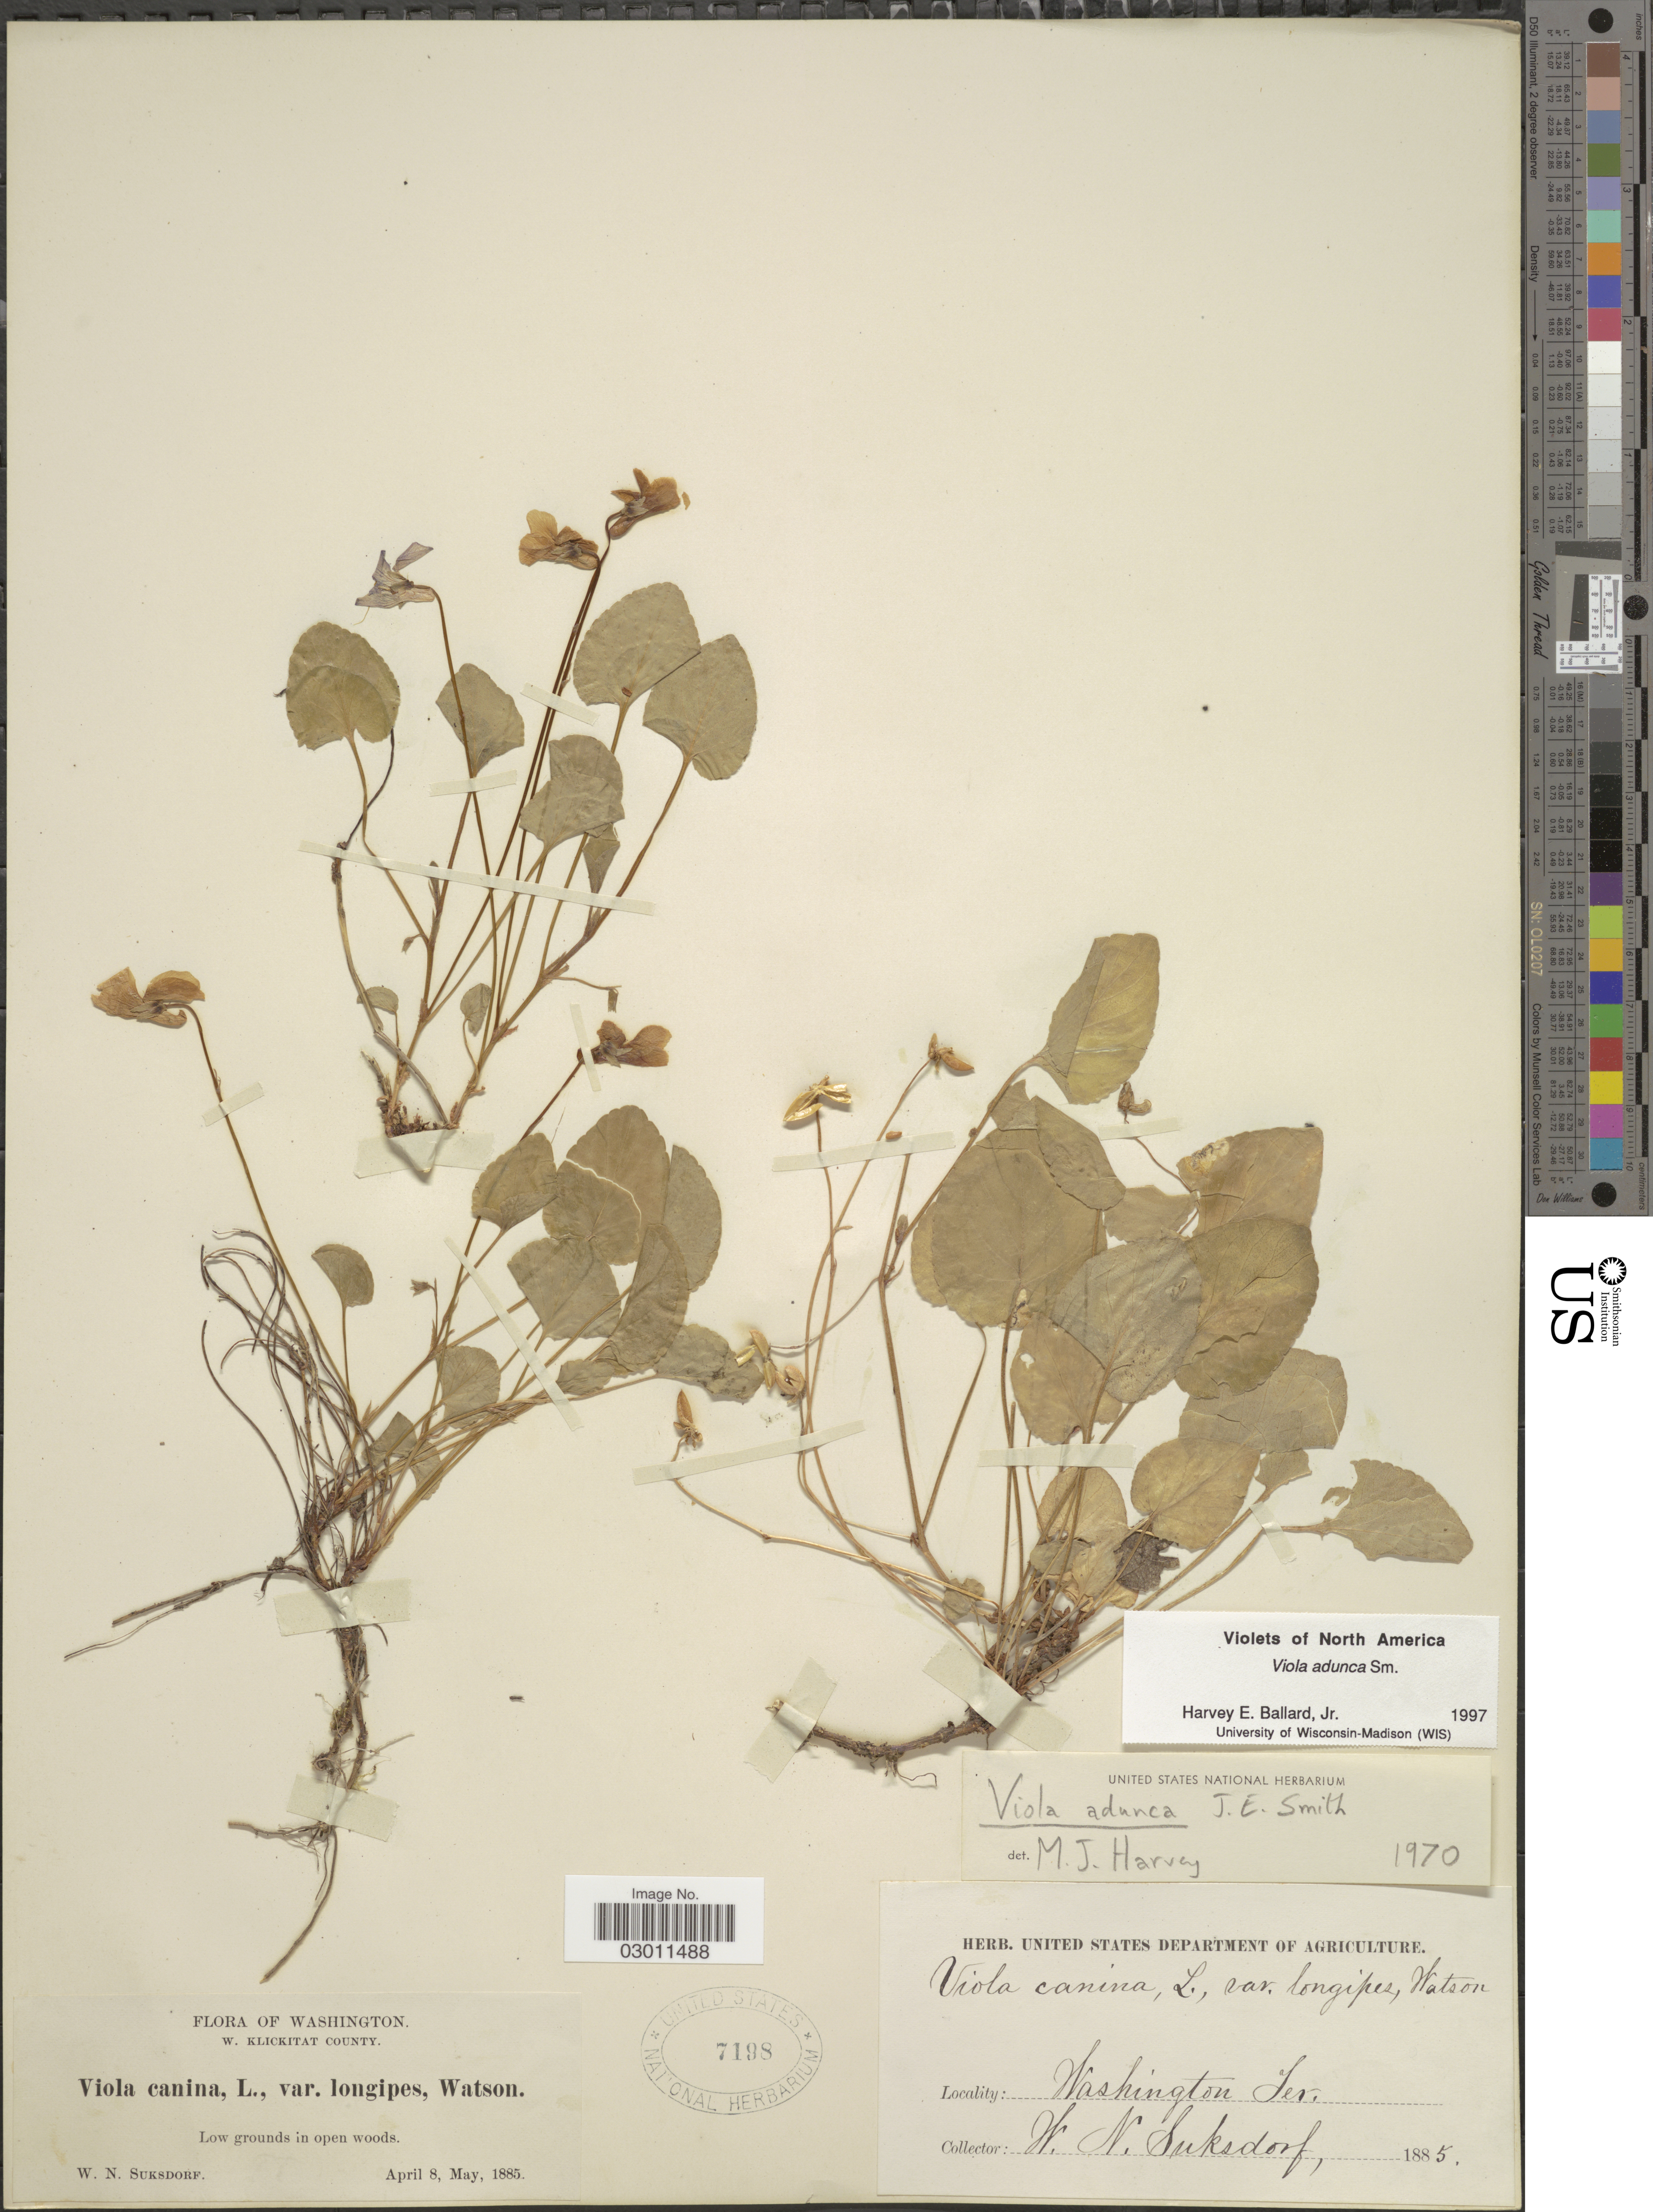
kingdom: Plantae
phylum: Tracheophyta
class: Magnoliopsida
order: Malpighiales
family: Violaceae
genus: Viola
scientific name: Viola adunca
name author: Sm.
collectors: W. N. Suksdorf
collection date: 1885-04-08/1885-05-08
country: United States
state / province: Washington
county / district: Klickitat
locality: W. Klickitat County, Low grounds in open woods.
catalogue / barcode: US 7198